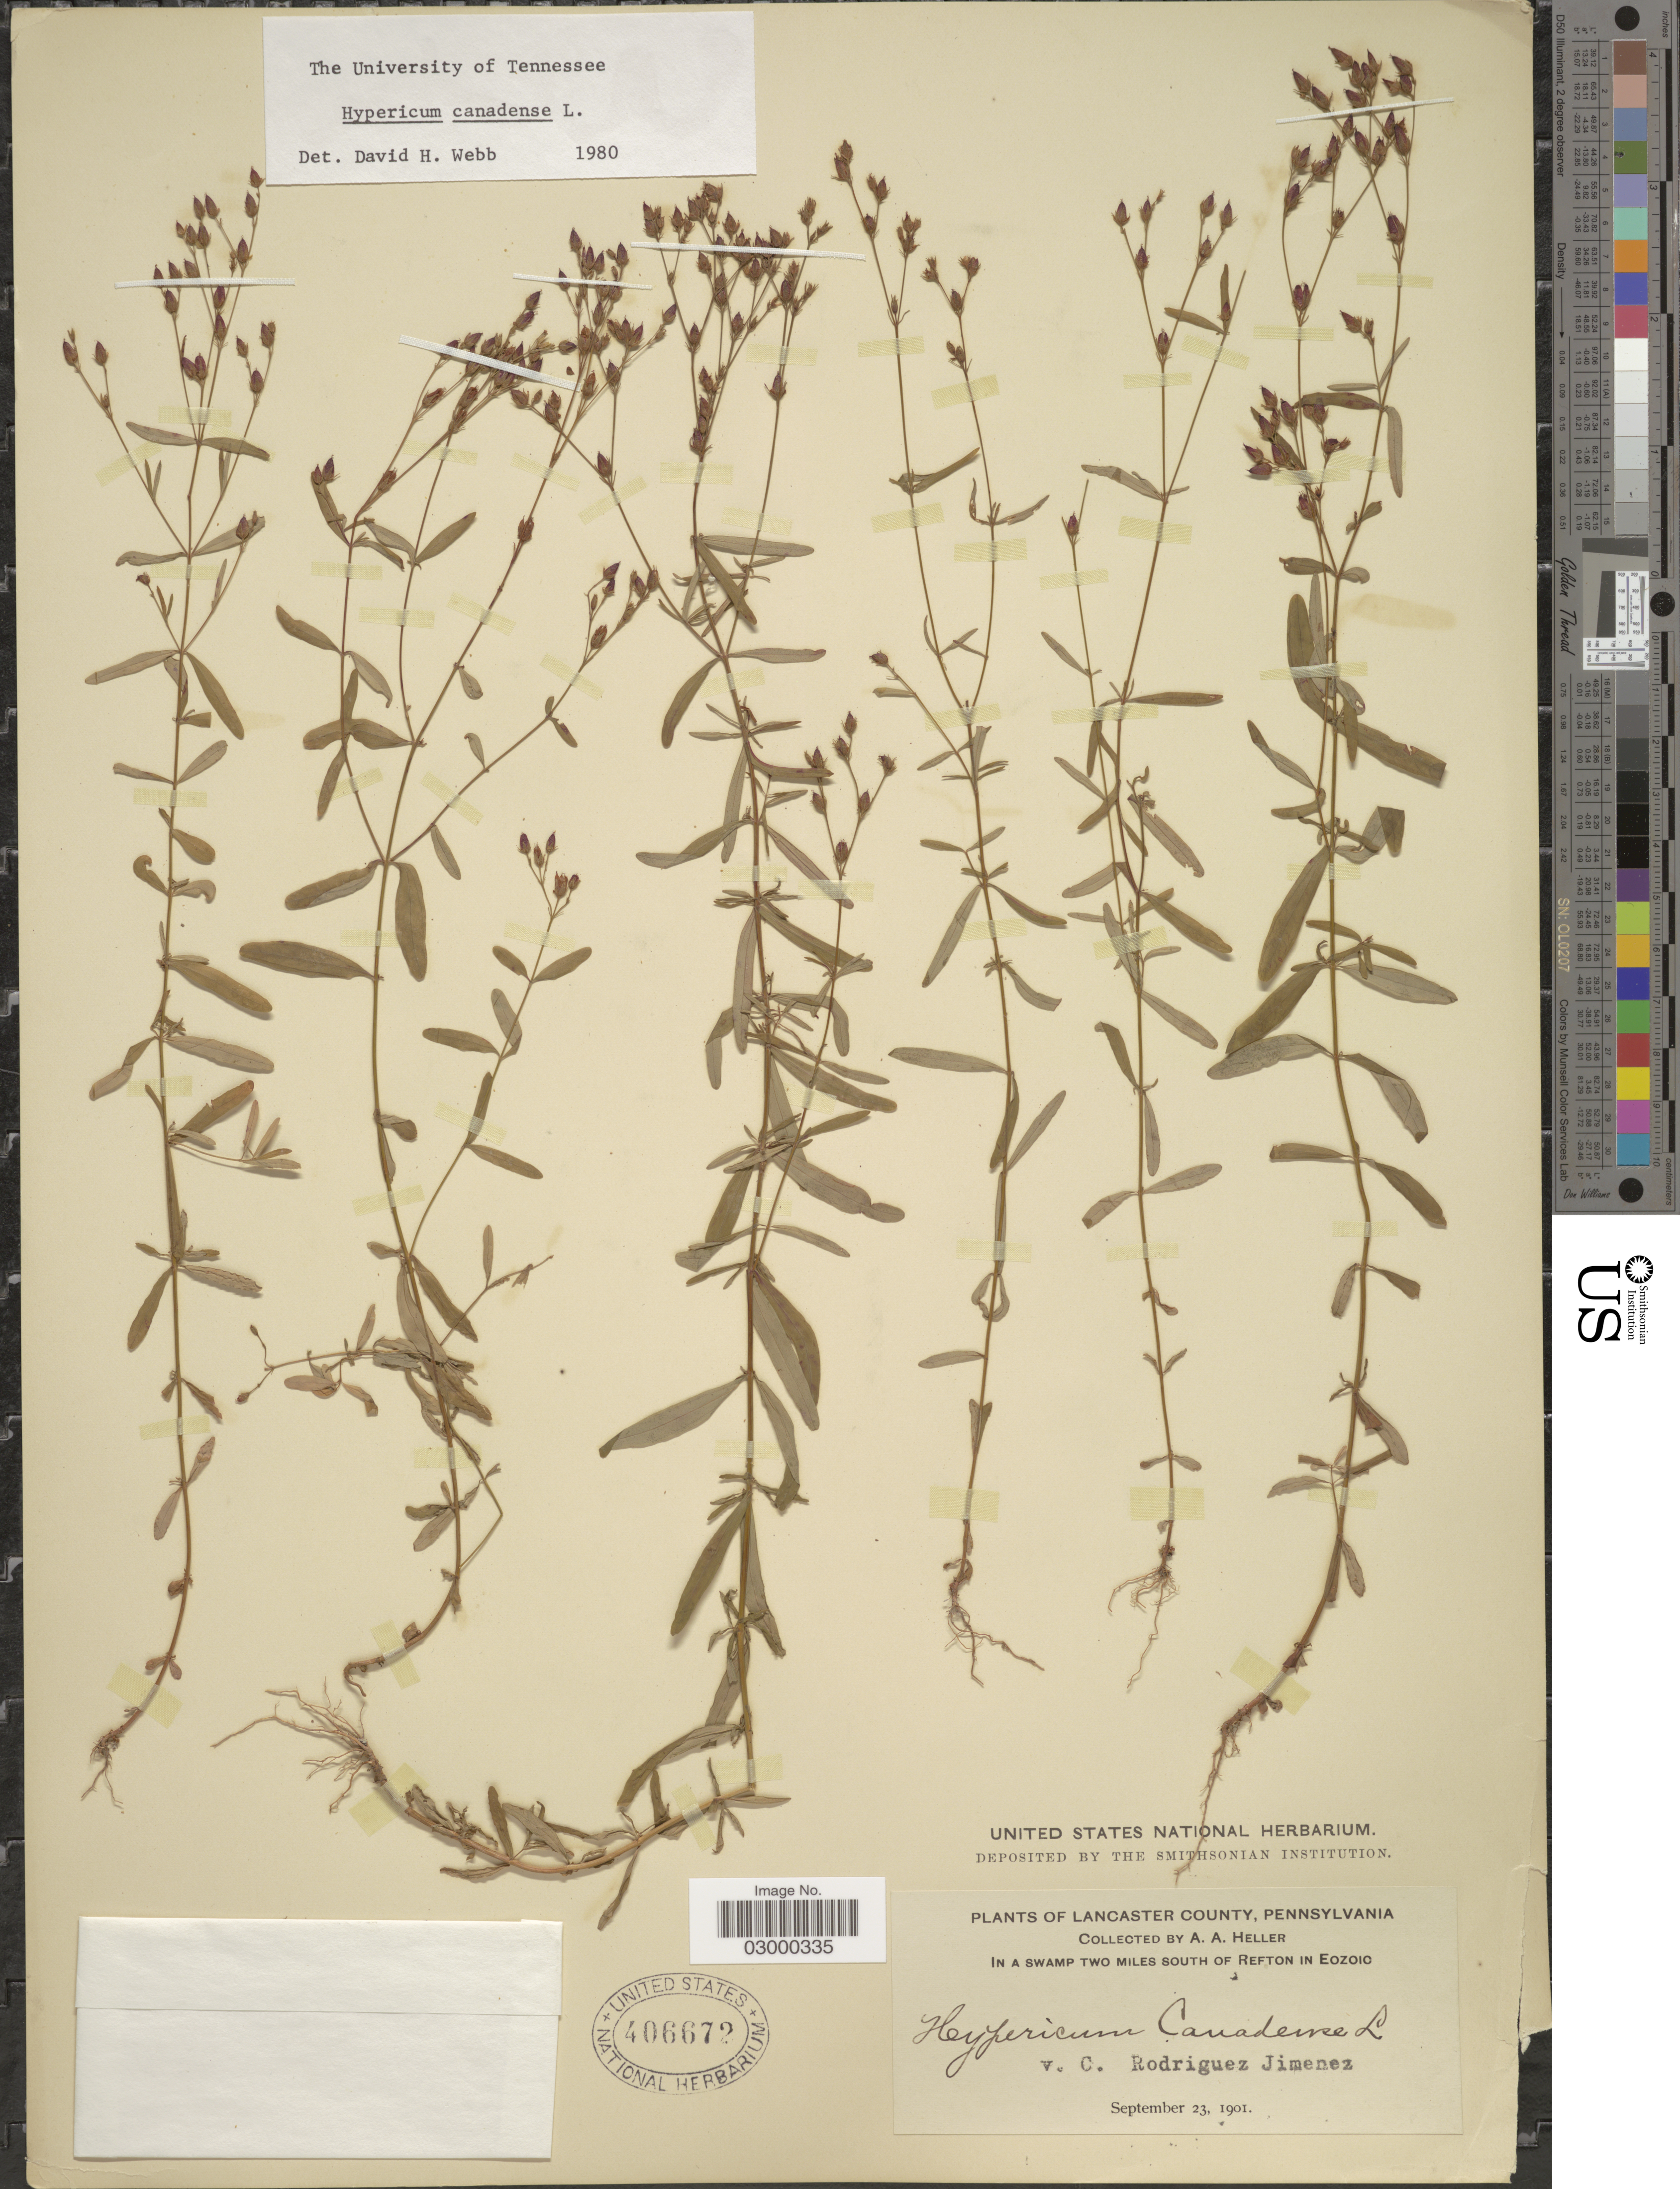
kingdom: Plantae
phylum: Tracheophyta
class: Magnoliopsida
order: Malpighiales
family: Hypericaceae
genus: Hypericum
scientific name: Hypericum canadense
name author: L.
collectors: A. A. Heller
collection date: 1901-09-23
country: United States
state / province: Pennsylvania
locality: Lancaster County, In a swamp two miles South of Refton in Eozoic.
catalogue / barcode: US 406672